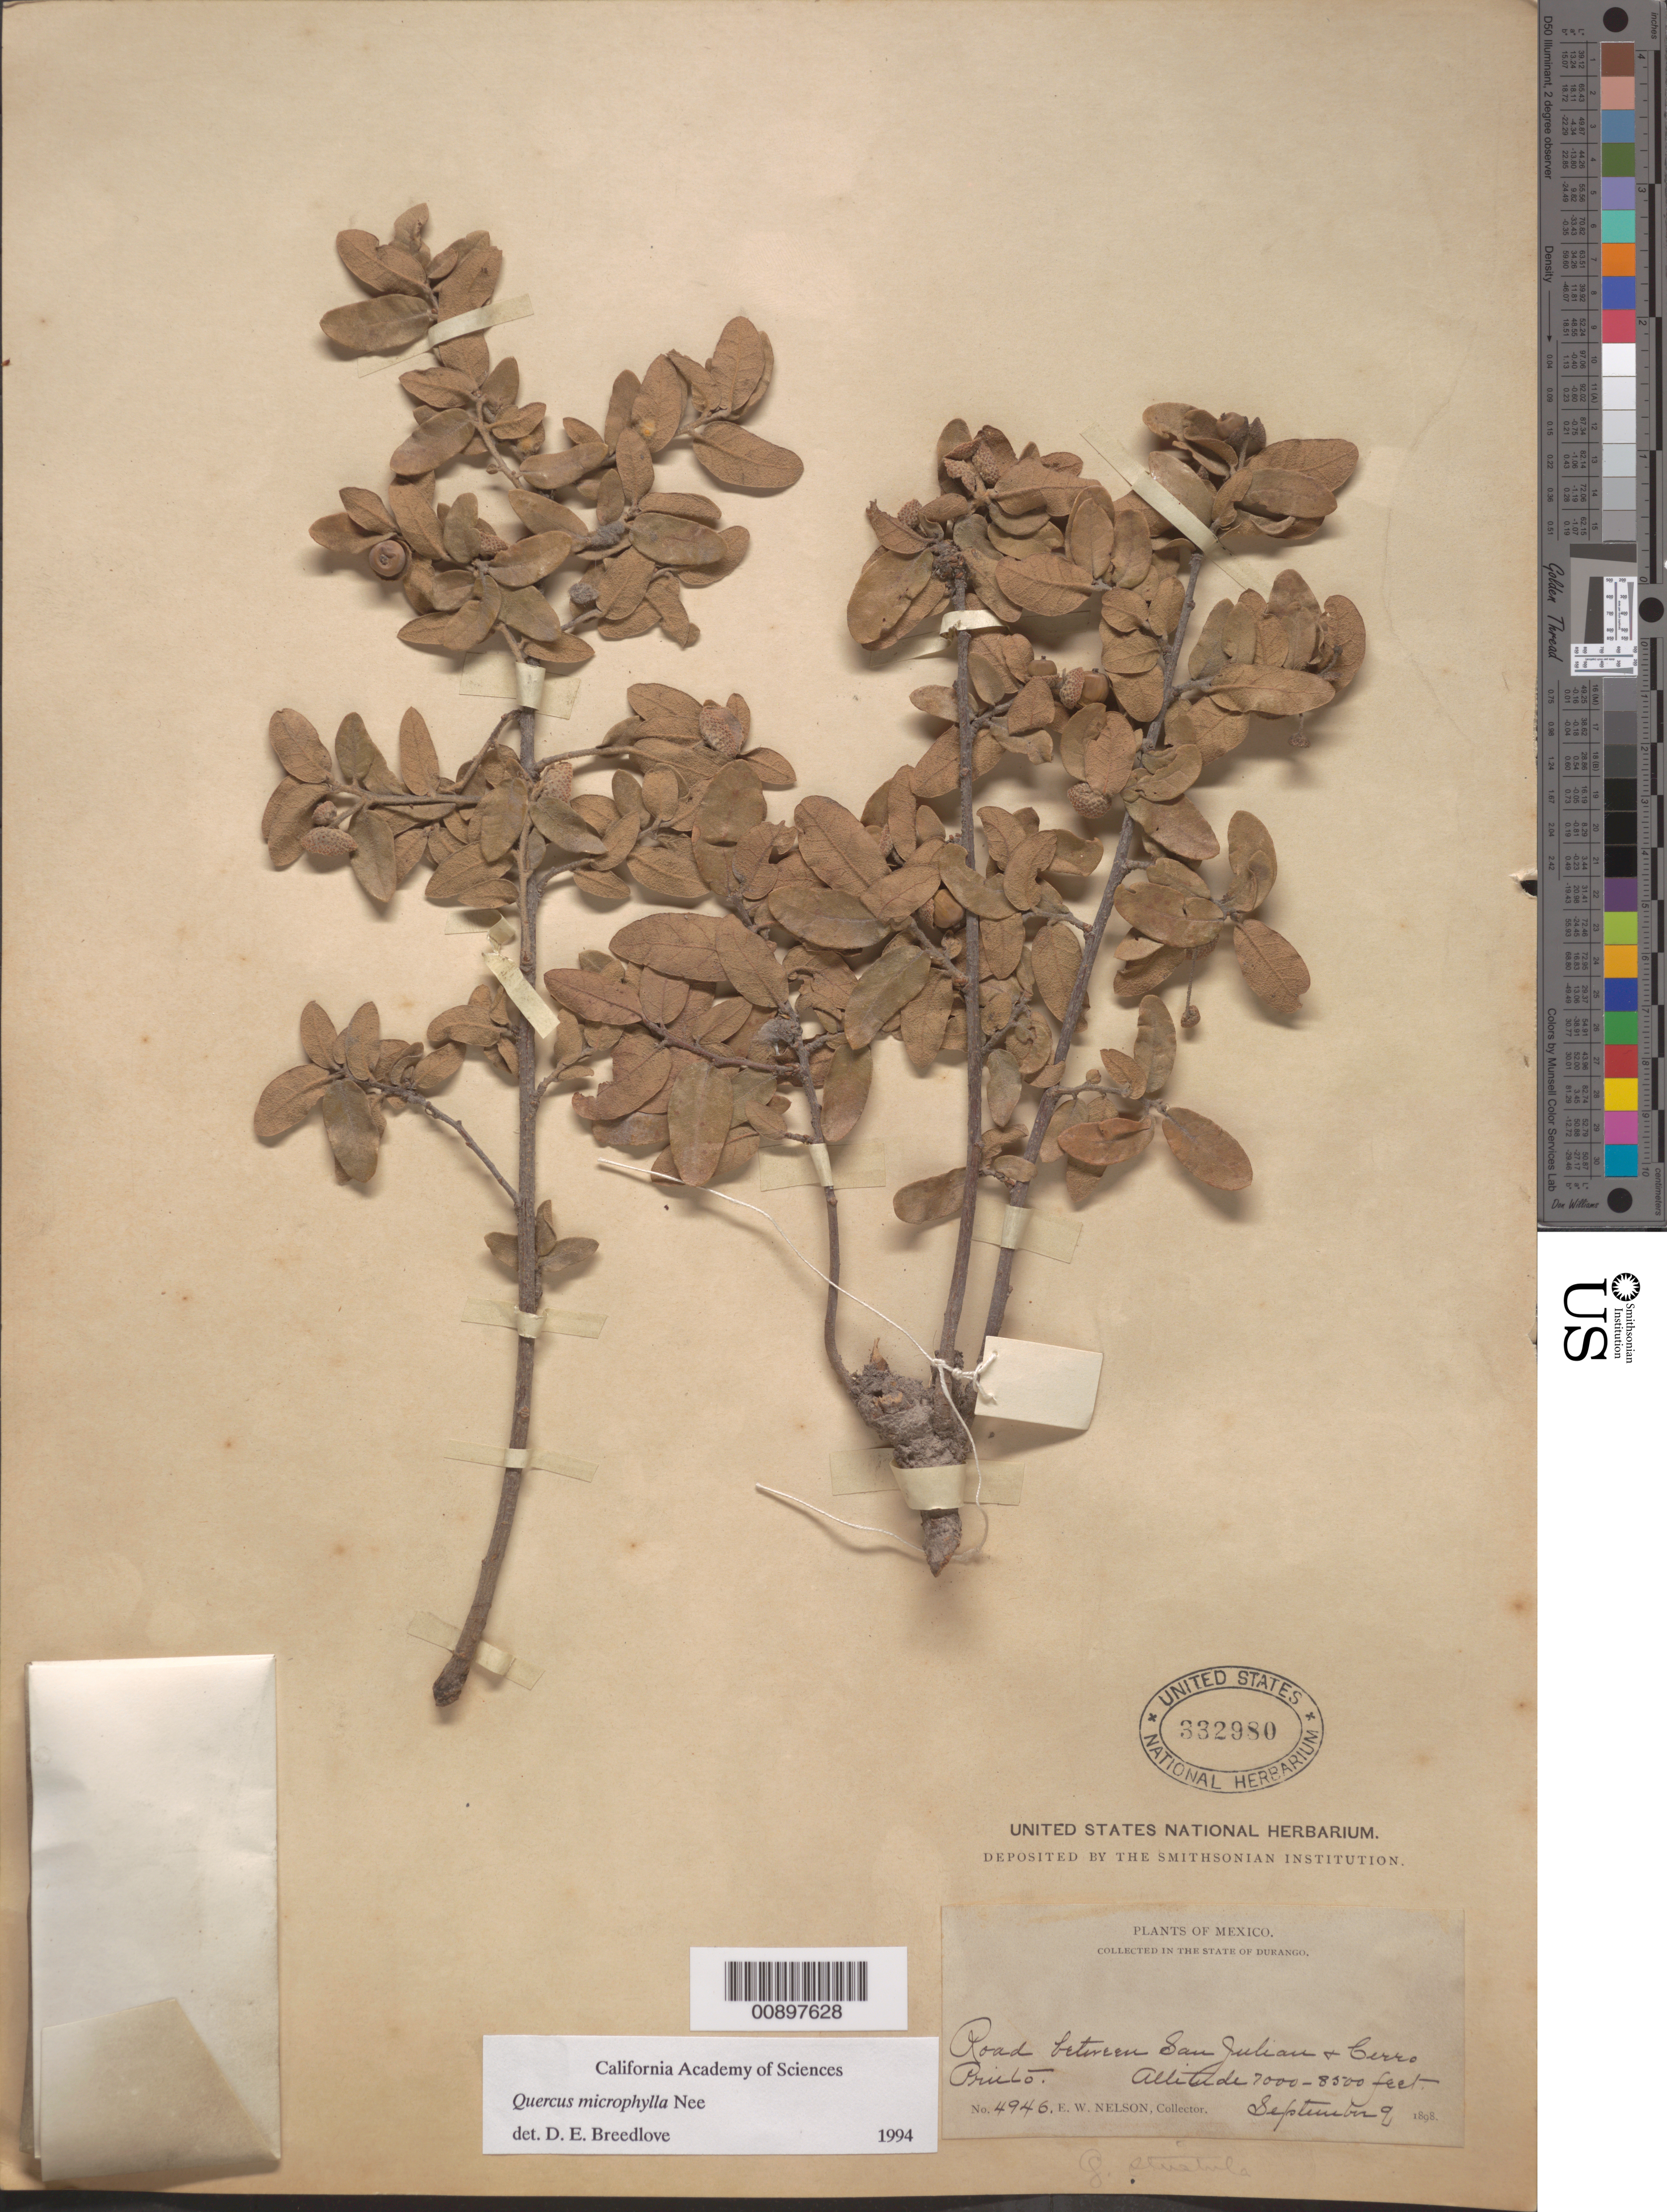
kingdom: Plantae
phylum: Tracheophyta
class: Magnoliopsida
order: Fagales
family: Fagaceae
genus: Quercus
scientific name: Quercus microphylla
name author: Née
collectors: E. W. Nelson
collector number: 4946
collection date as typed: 09 Sep 1898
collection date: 1898-09-09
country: Mexico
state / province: Durango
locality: Road between San Julian & Cerro Prieto. State of Durango.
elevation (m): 2134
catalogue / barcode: US 332980